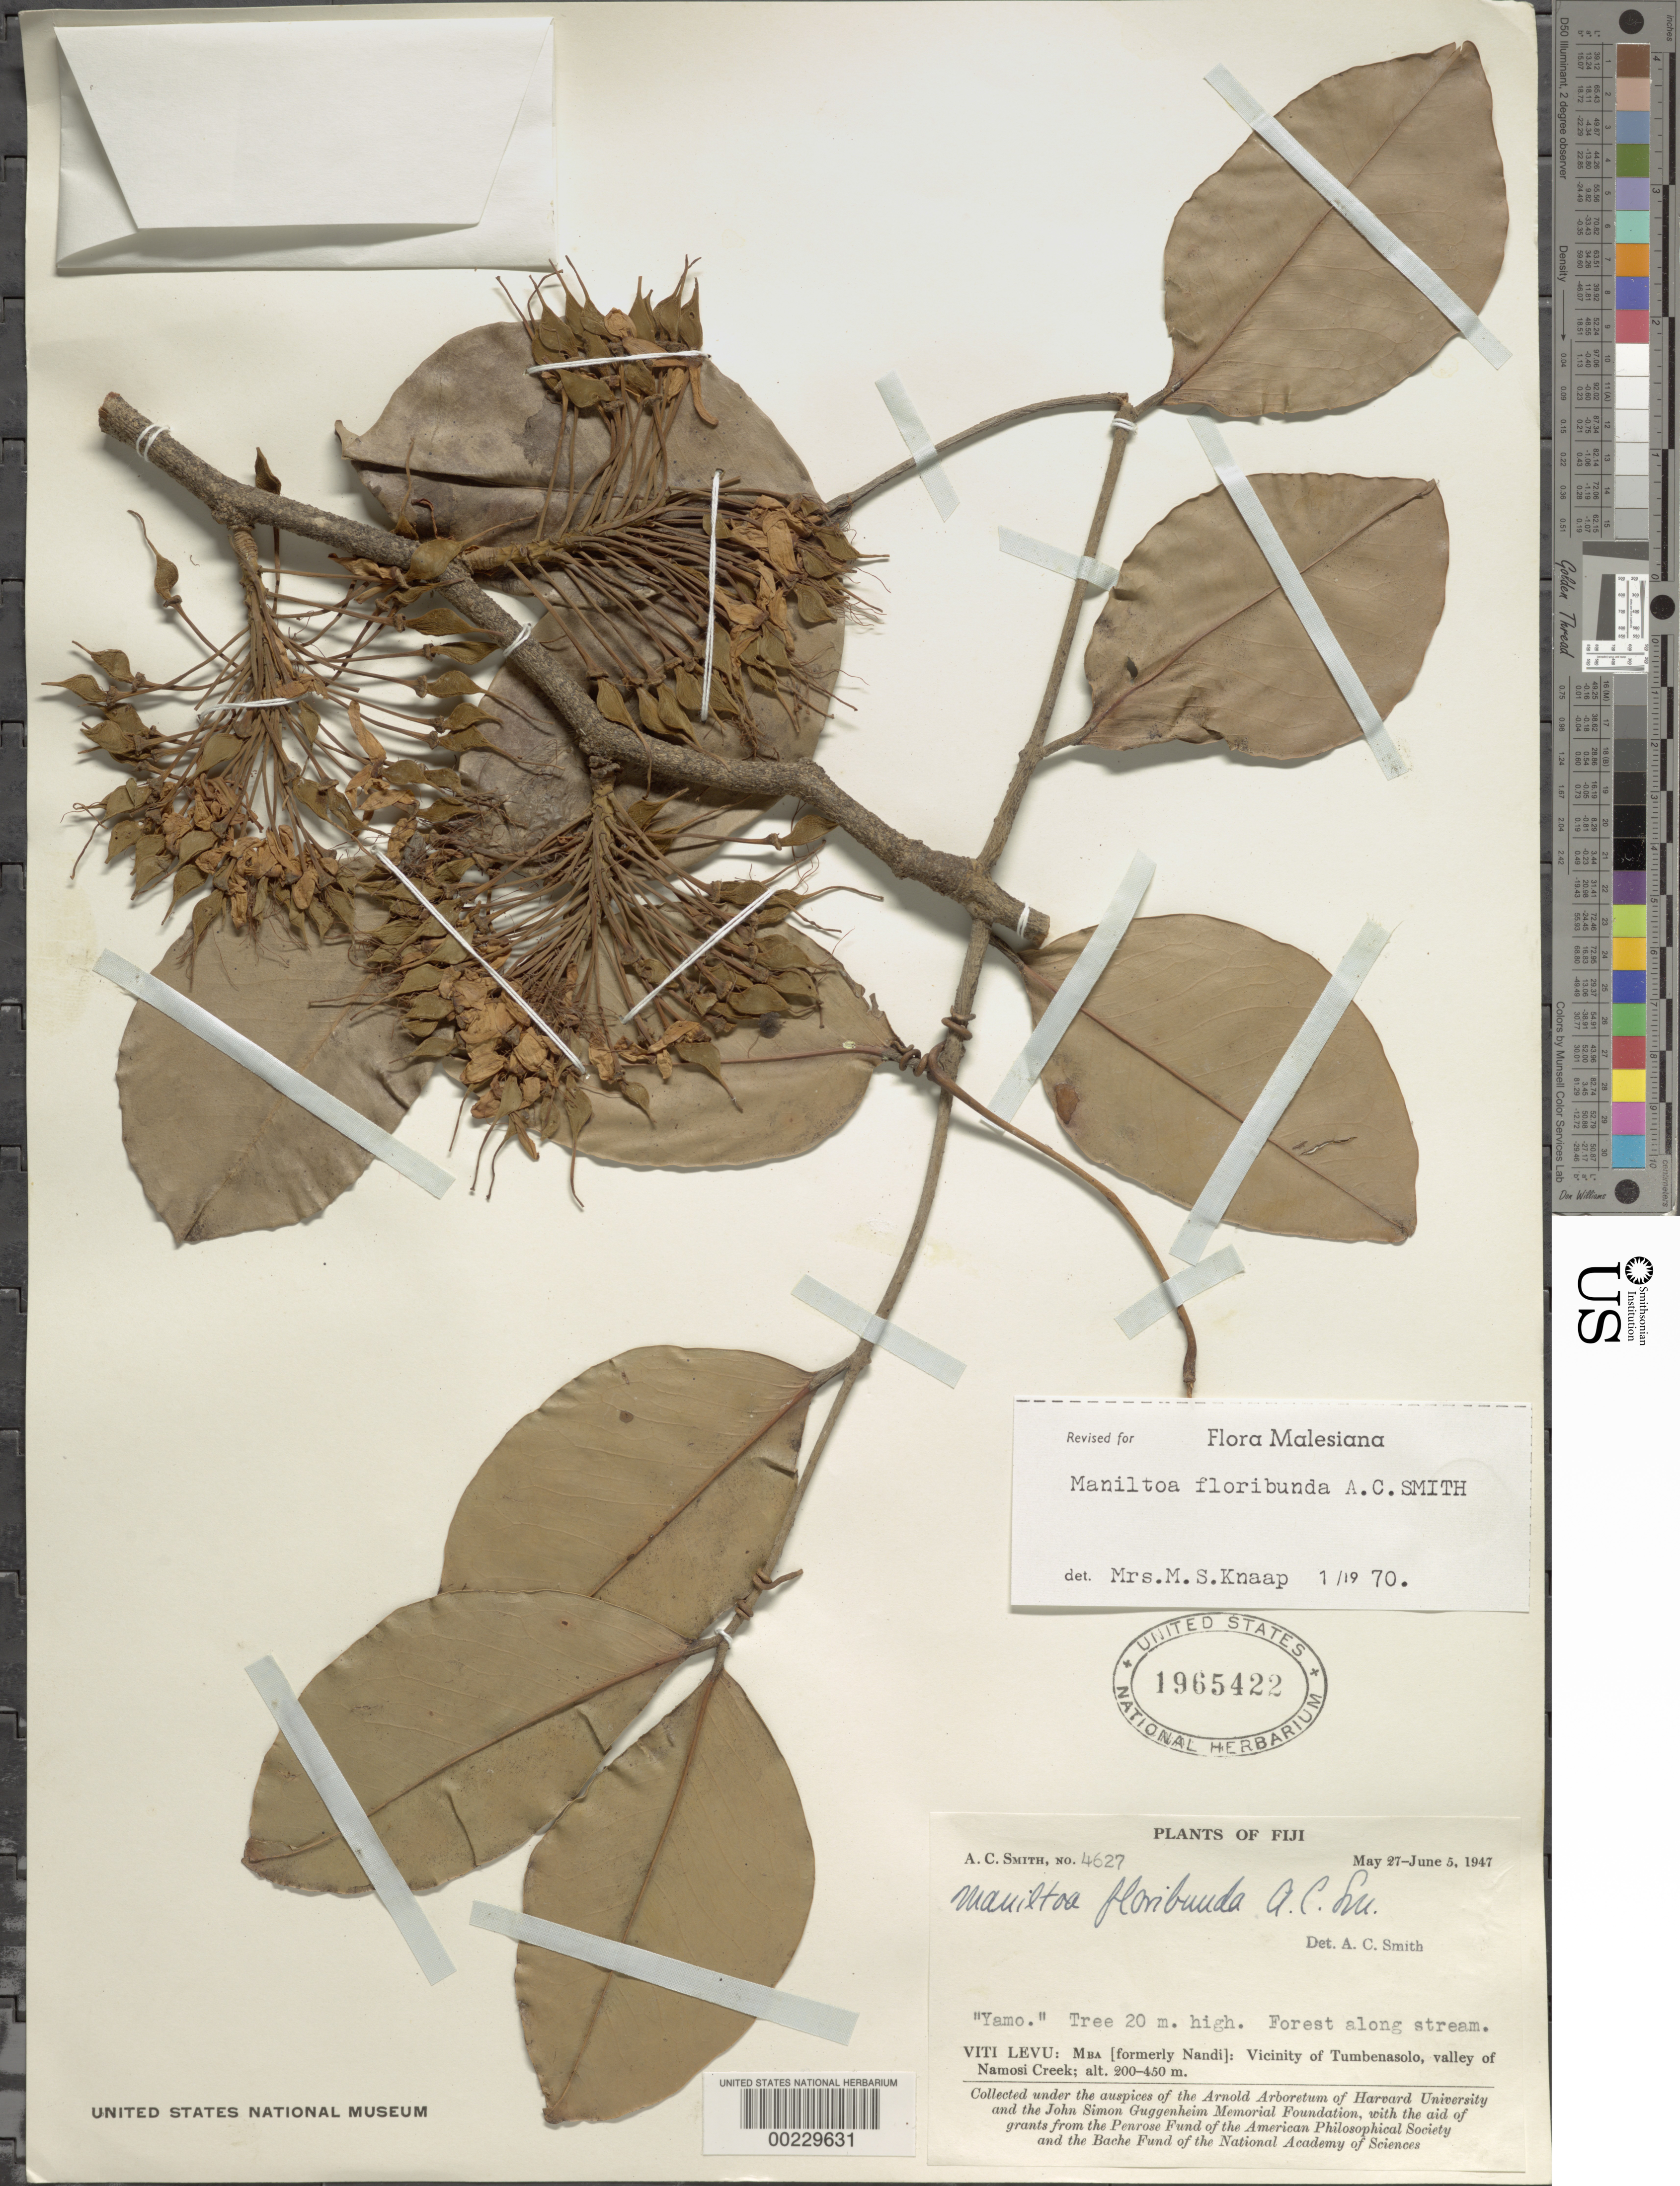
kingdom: Plantae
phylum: Tracheophyta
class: Magnoliopsida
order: Fabales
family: Fabaceae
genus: Maniltoa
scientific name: Maniltoa floribunda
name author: A.C. Sm.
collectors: A. C. Smith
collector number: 4627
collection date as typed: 27 May 1947 to 05 Jun 1947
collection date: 1947-05-27/1947-06-05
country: Fiji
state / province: Western Division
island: Viti Levu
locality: Mba Prov.: vicinity of tumbenasolo, valley of namosi creek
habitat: Forest along stream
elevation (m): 200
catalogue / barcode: US 1965422